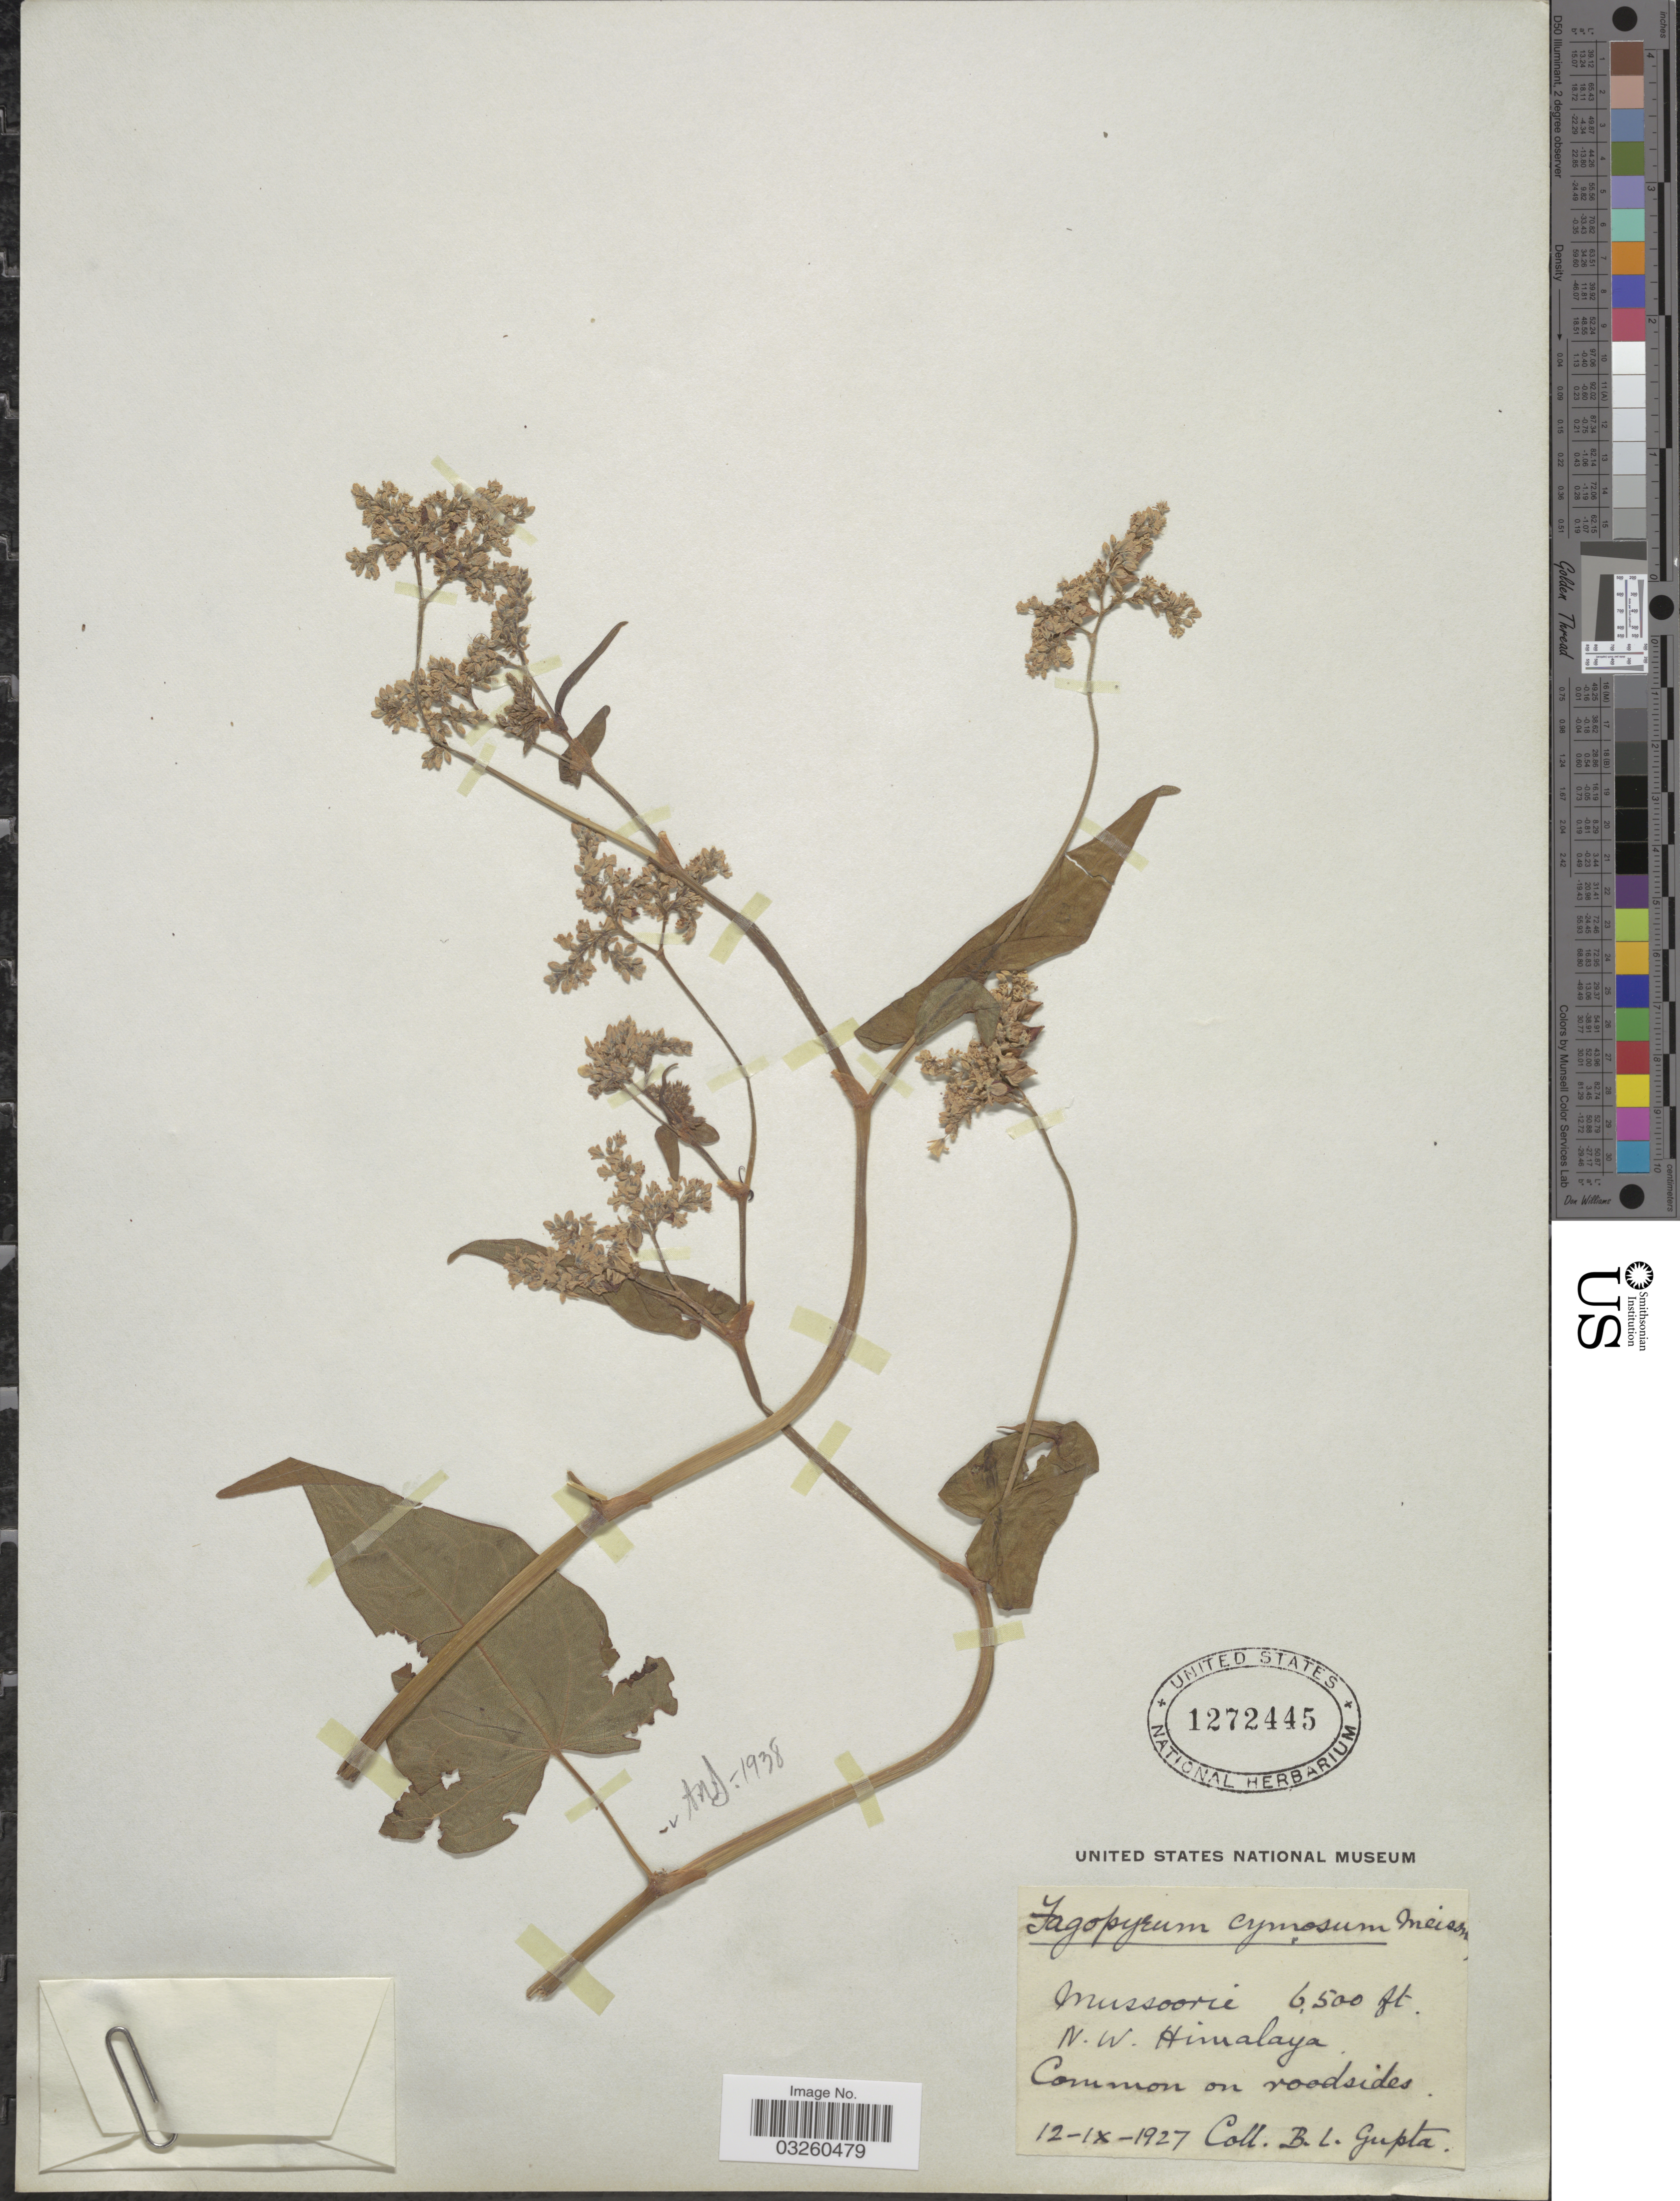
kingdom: Plantae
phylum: Tracheophyta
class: Magnoliopsida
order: Caryophyllales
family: Polygonaceae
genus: Fagopyrum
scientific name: Fagopyrum esculentum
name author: Moench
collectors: B. L. Gupta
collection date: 1927-09-12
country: India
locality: Mussoorie. N.W. Himalaya.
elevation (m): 1981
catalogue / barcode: US 1272445